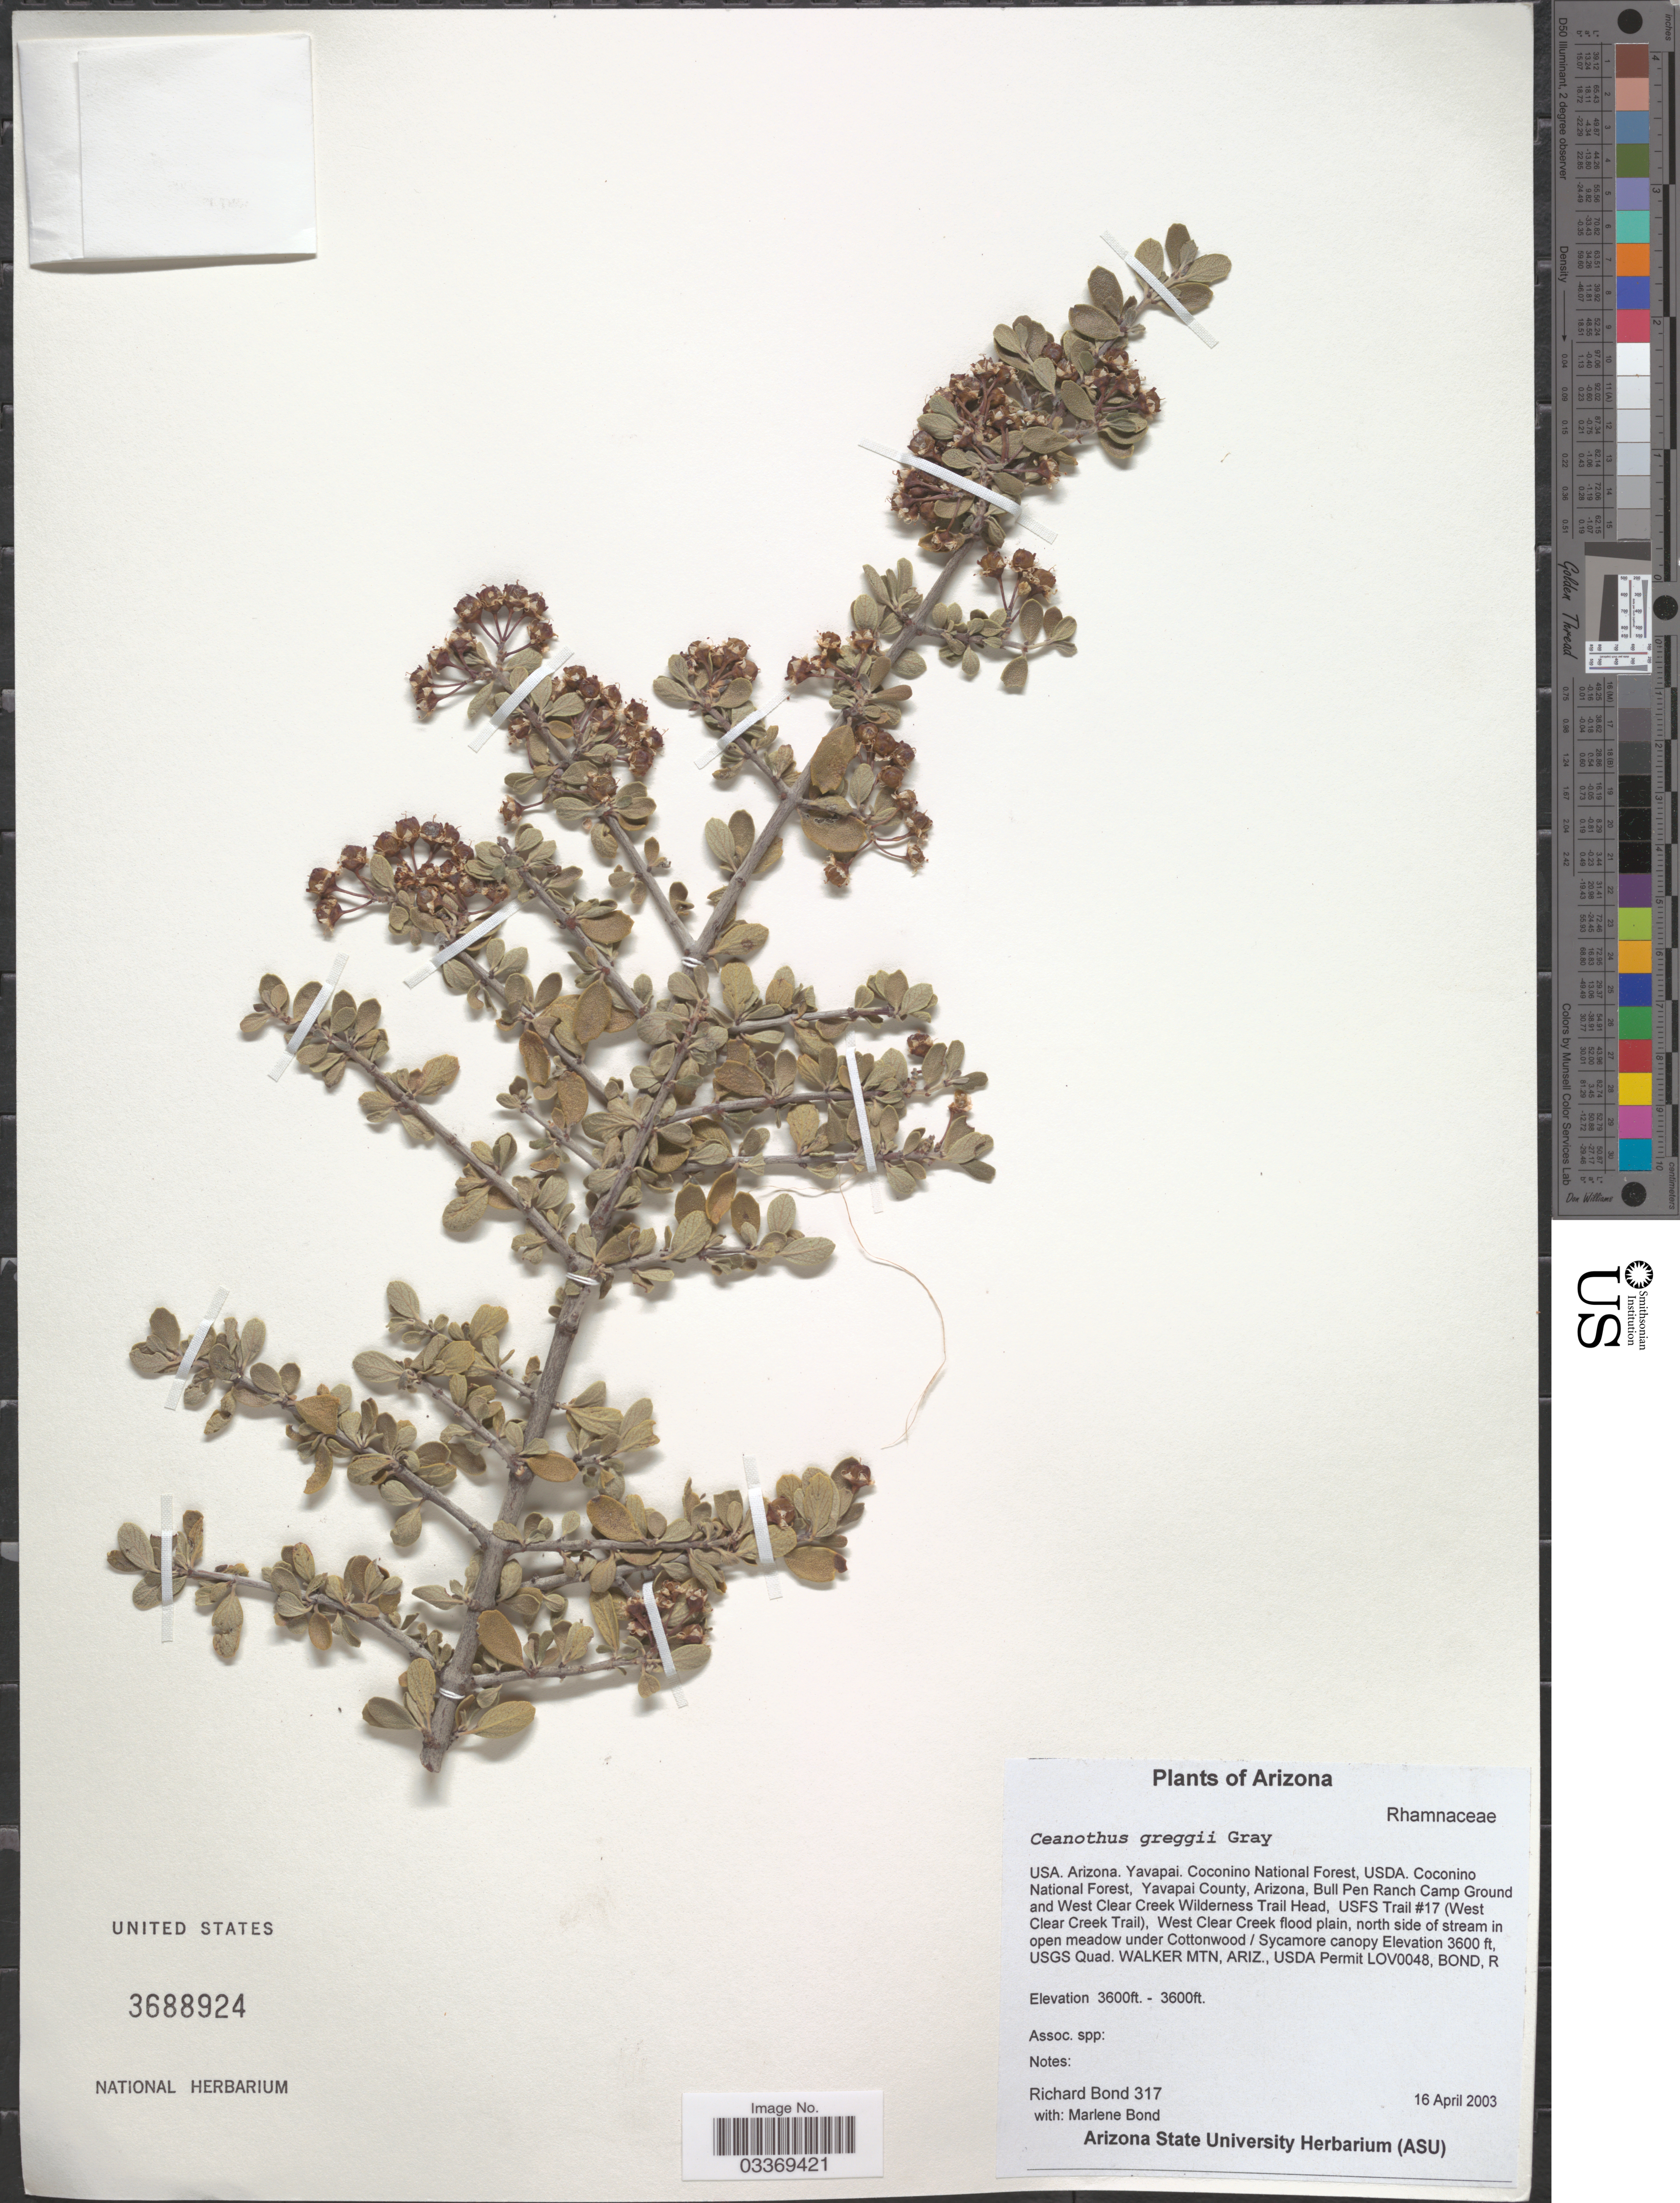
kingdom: Plantae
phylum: Tracheophyta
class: Magnoliopsida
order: Rosales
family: Rhamnaceae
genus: Ceanothus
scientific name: Ceanothus greggii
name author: A. Gray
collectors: R. Bond & M. Bond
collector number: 317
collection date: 2003-04-16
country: United States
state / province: Arizona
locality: Yavapai. Coconino National Forest, USDA. Coconino National Forest, Yavapai County, Bull Pen Ranch Camp Ground and West Clear Creek Wilderness Trail Head, USFS Trail #17 (West Clear Creek Trail), West Clear Creek flood plain, north side of stream in open meadow under Cottonwood / Sycamore canopy. Walker Mtn, USDA Permit Lov0048, Bond, R.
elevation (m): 1097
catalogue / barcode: US 3688924